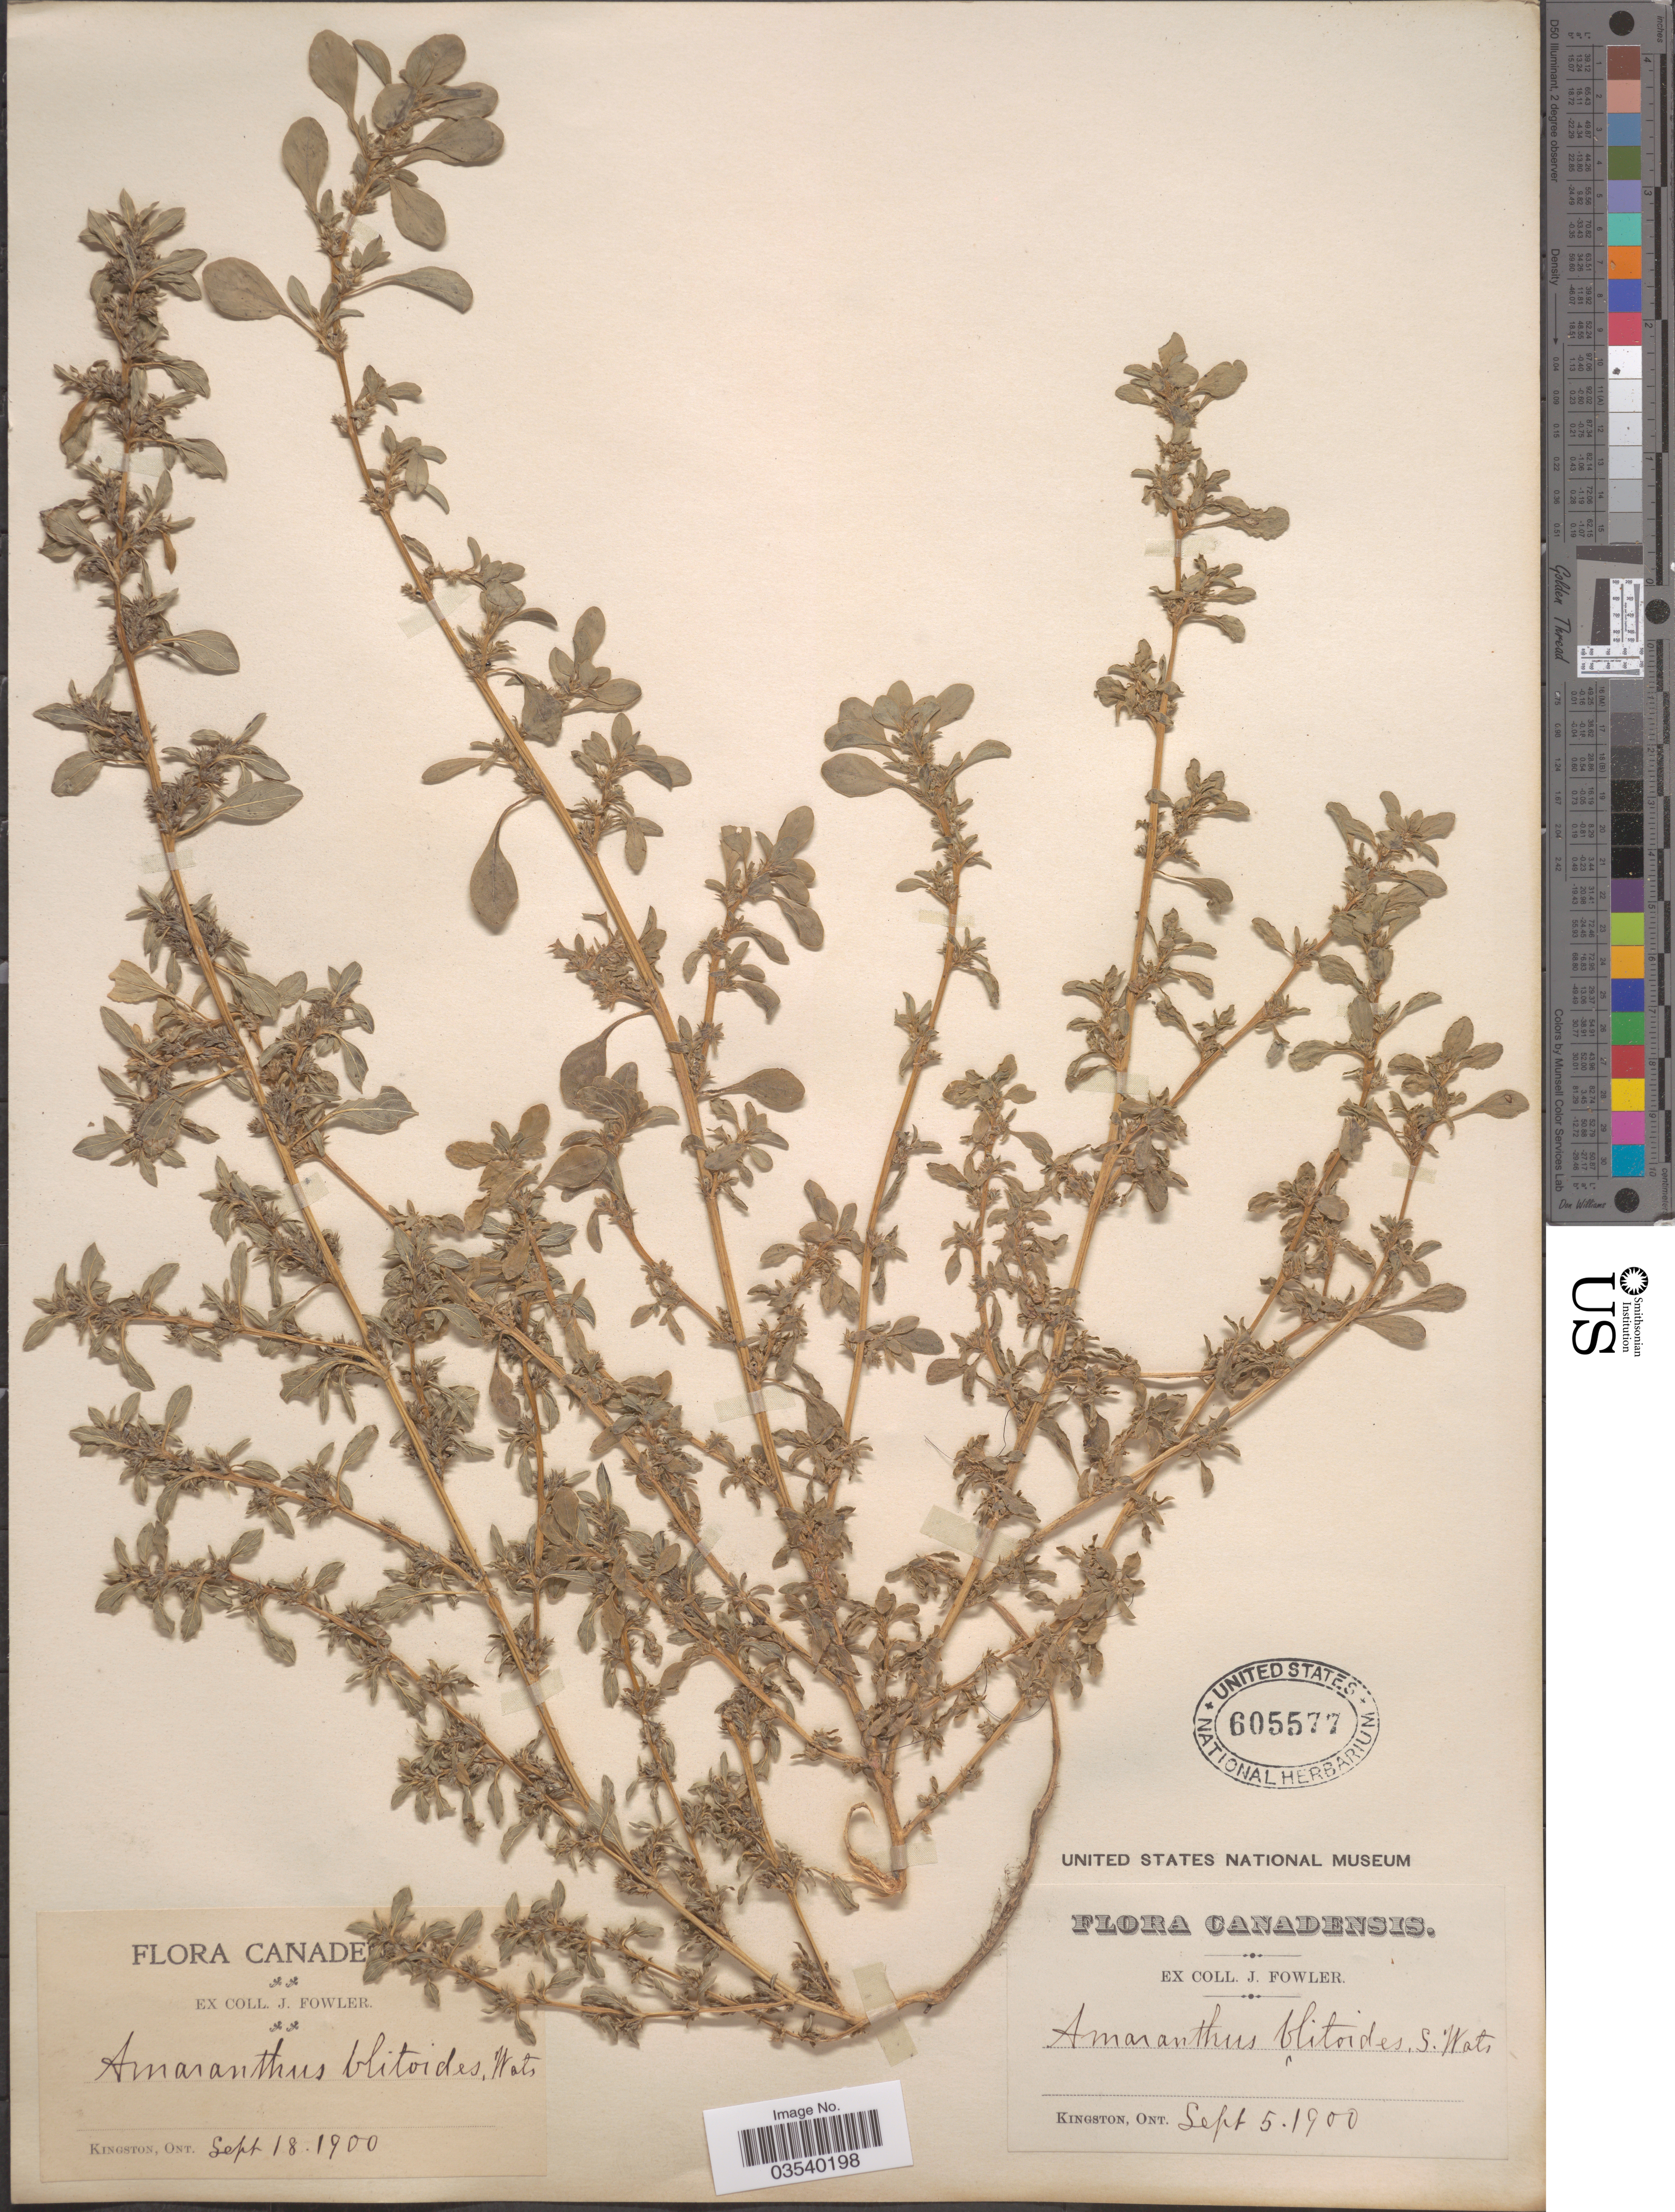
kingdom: Plantae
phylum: Tracheophyta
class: Magnoliopsida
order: Caryophyllales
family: Amaranthaceae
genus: Amaranthus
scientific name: Amaranthus blitoides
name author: S. Watson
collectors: J. Fowler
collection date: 1900-09-05/1900-09-18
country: Canada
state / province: Ontario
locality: Kingston.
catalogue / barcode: US 605577